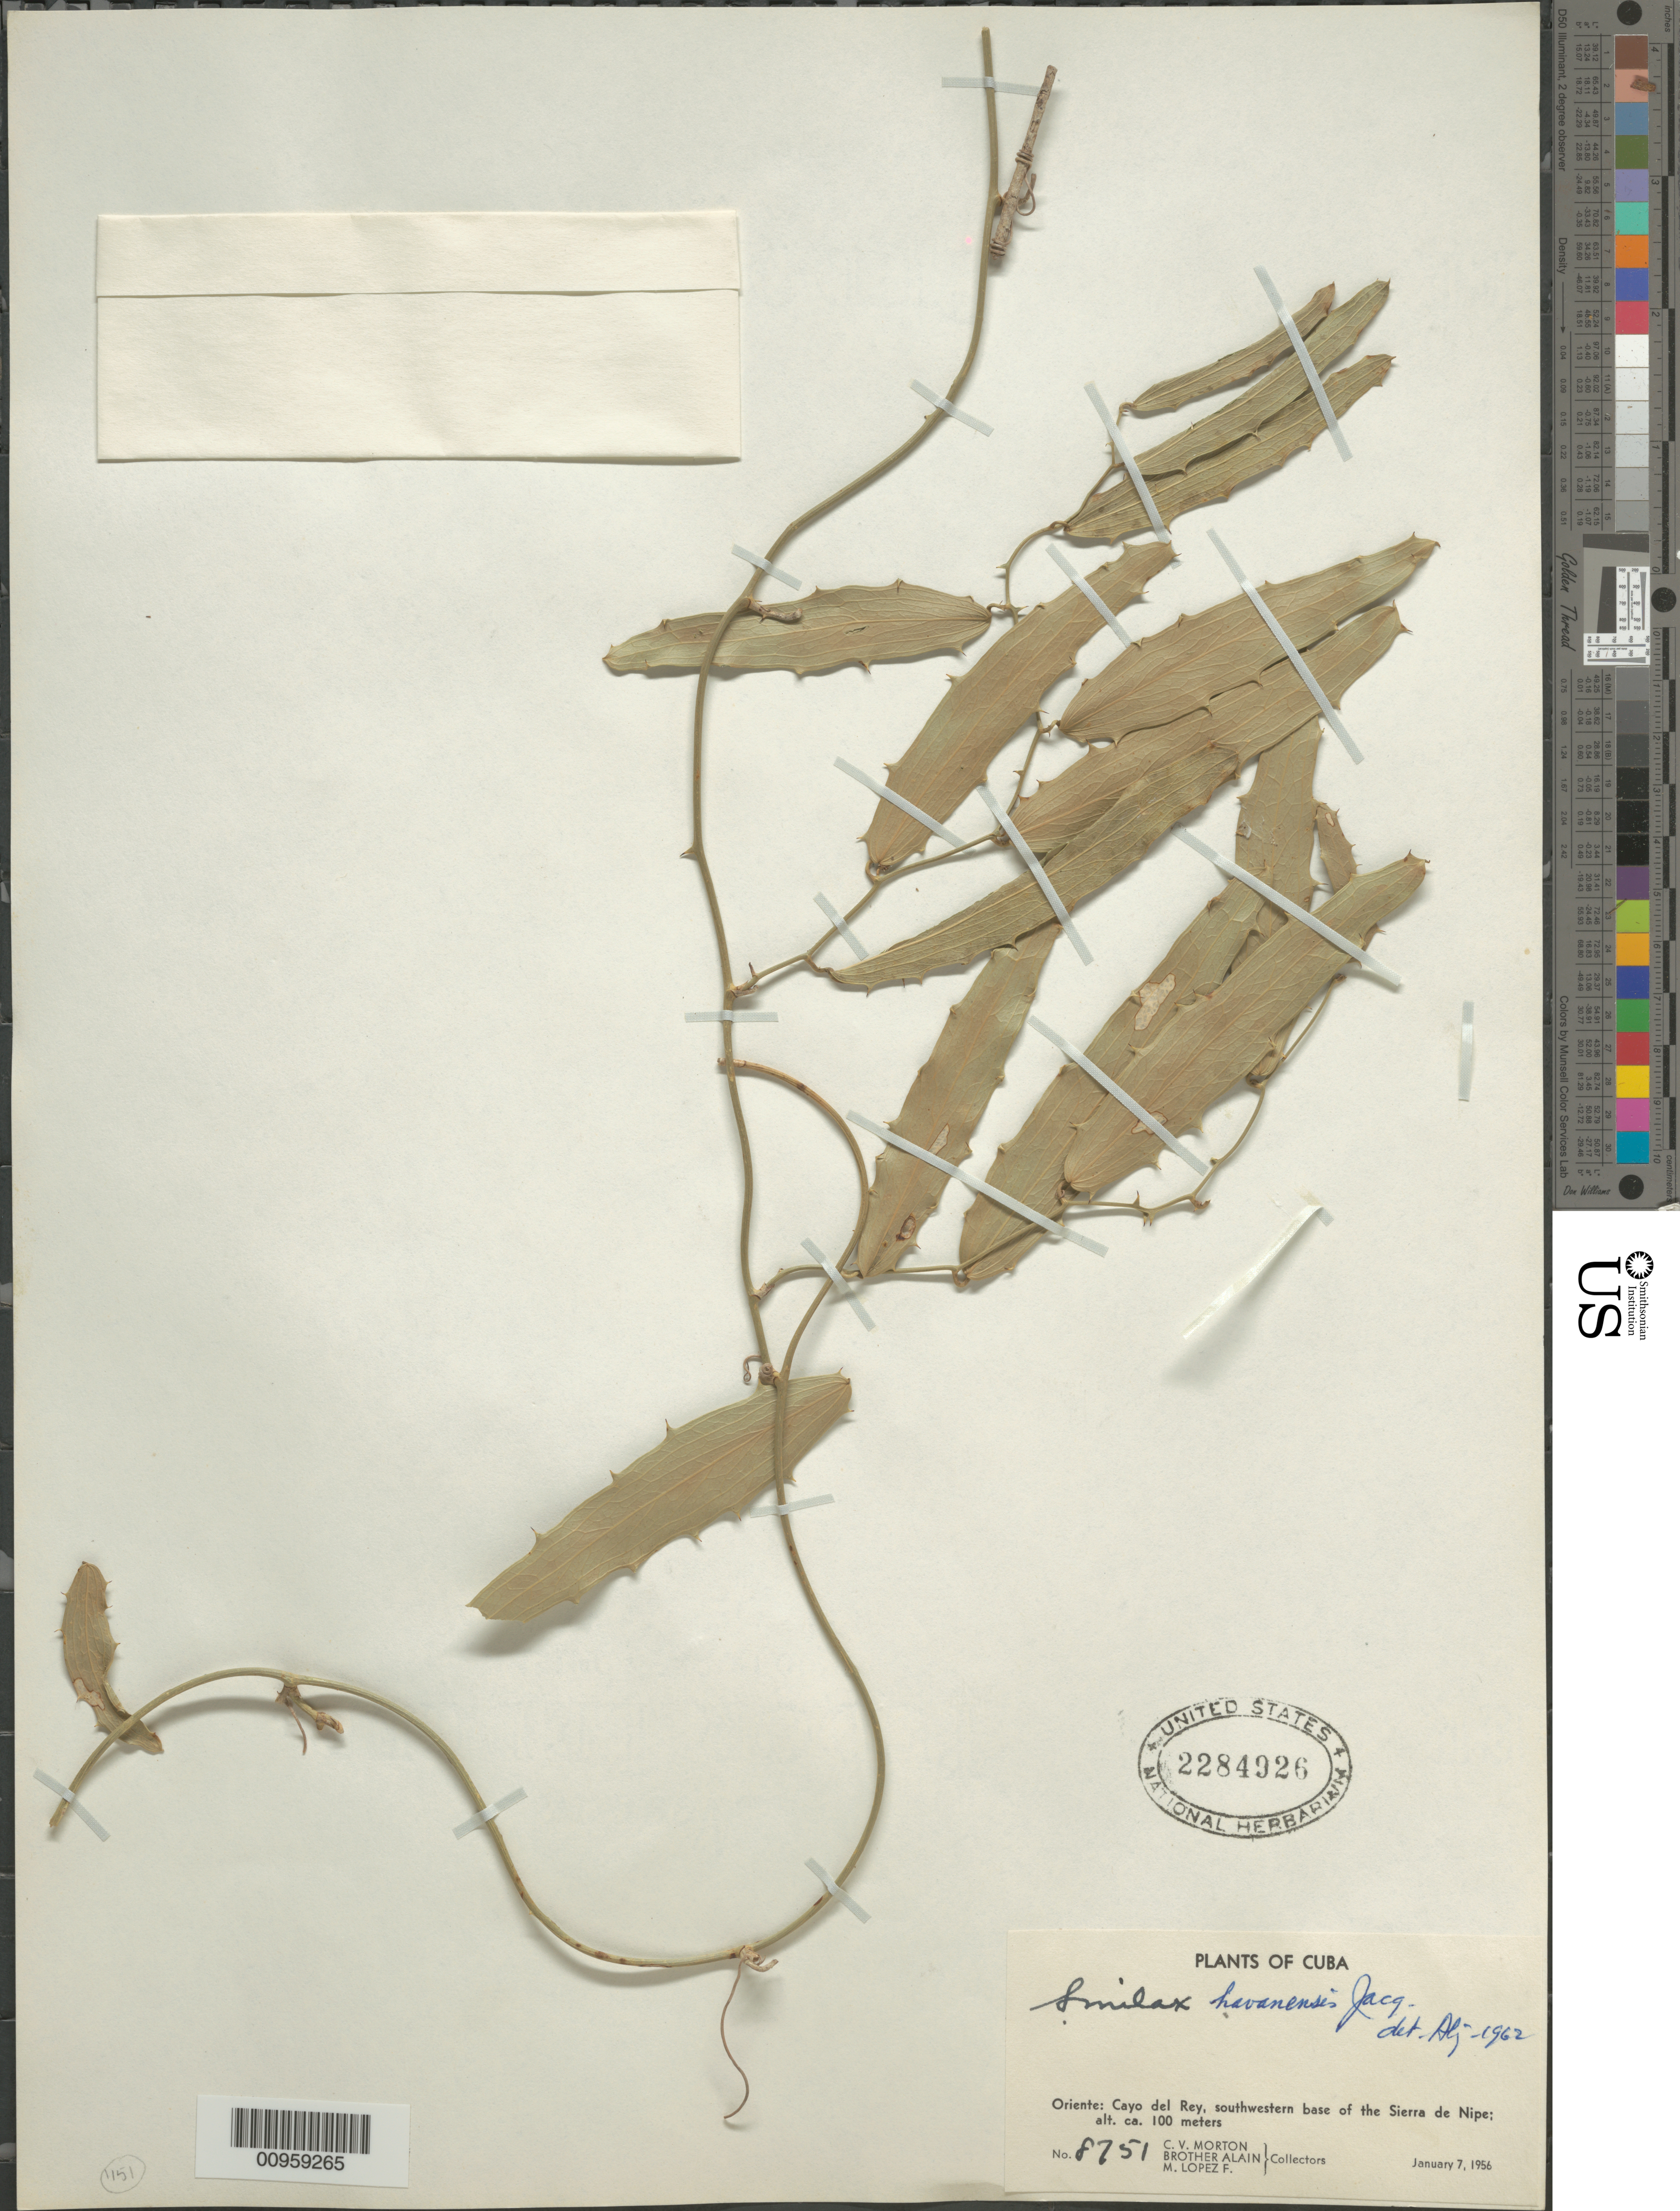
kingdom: Plantae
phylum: Tracheophyta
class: Liliopsida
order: Liliales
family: Smilacaceae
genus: Smilax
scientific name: Smilax havanensis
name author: Jacq.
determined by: Liogier, Alain H.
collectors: C. V. Morton, A. H. Liogier & M. López Figueiras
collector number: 8751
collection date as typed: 07 Jan 1956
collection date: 1956-01-07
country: Cuba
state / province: Holguín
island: Cuba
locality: Cayo del Rey, southwestern base of the Sierra de Nipe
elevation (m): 100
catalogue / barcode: US 2284926